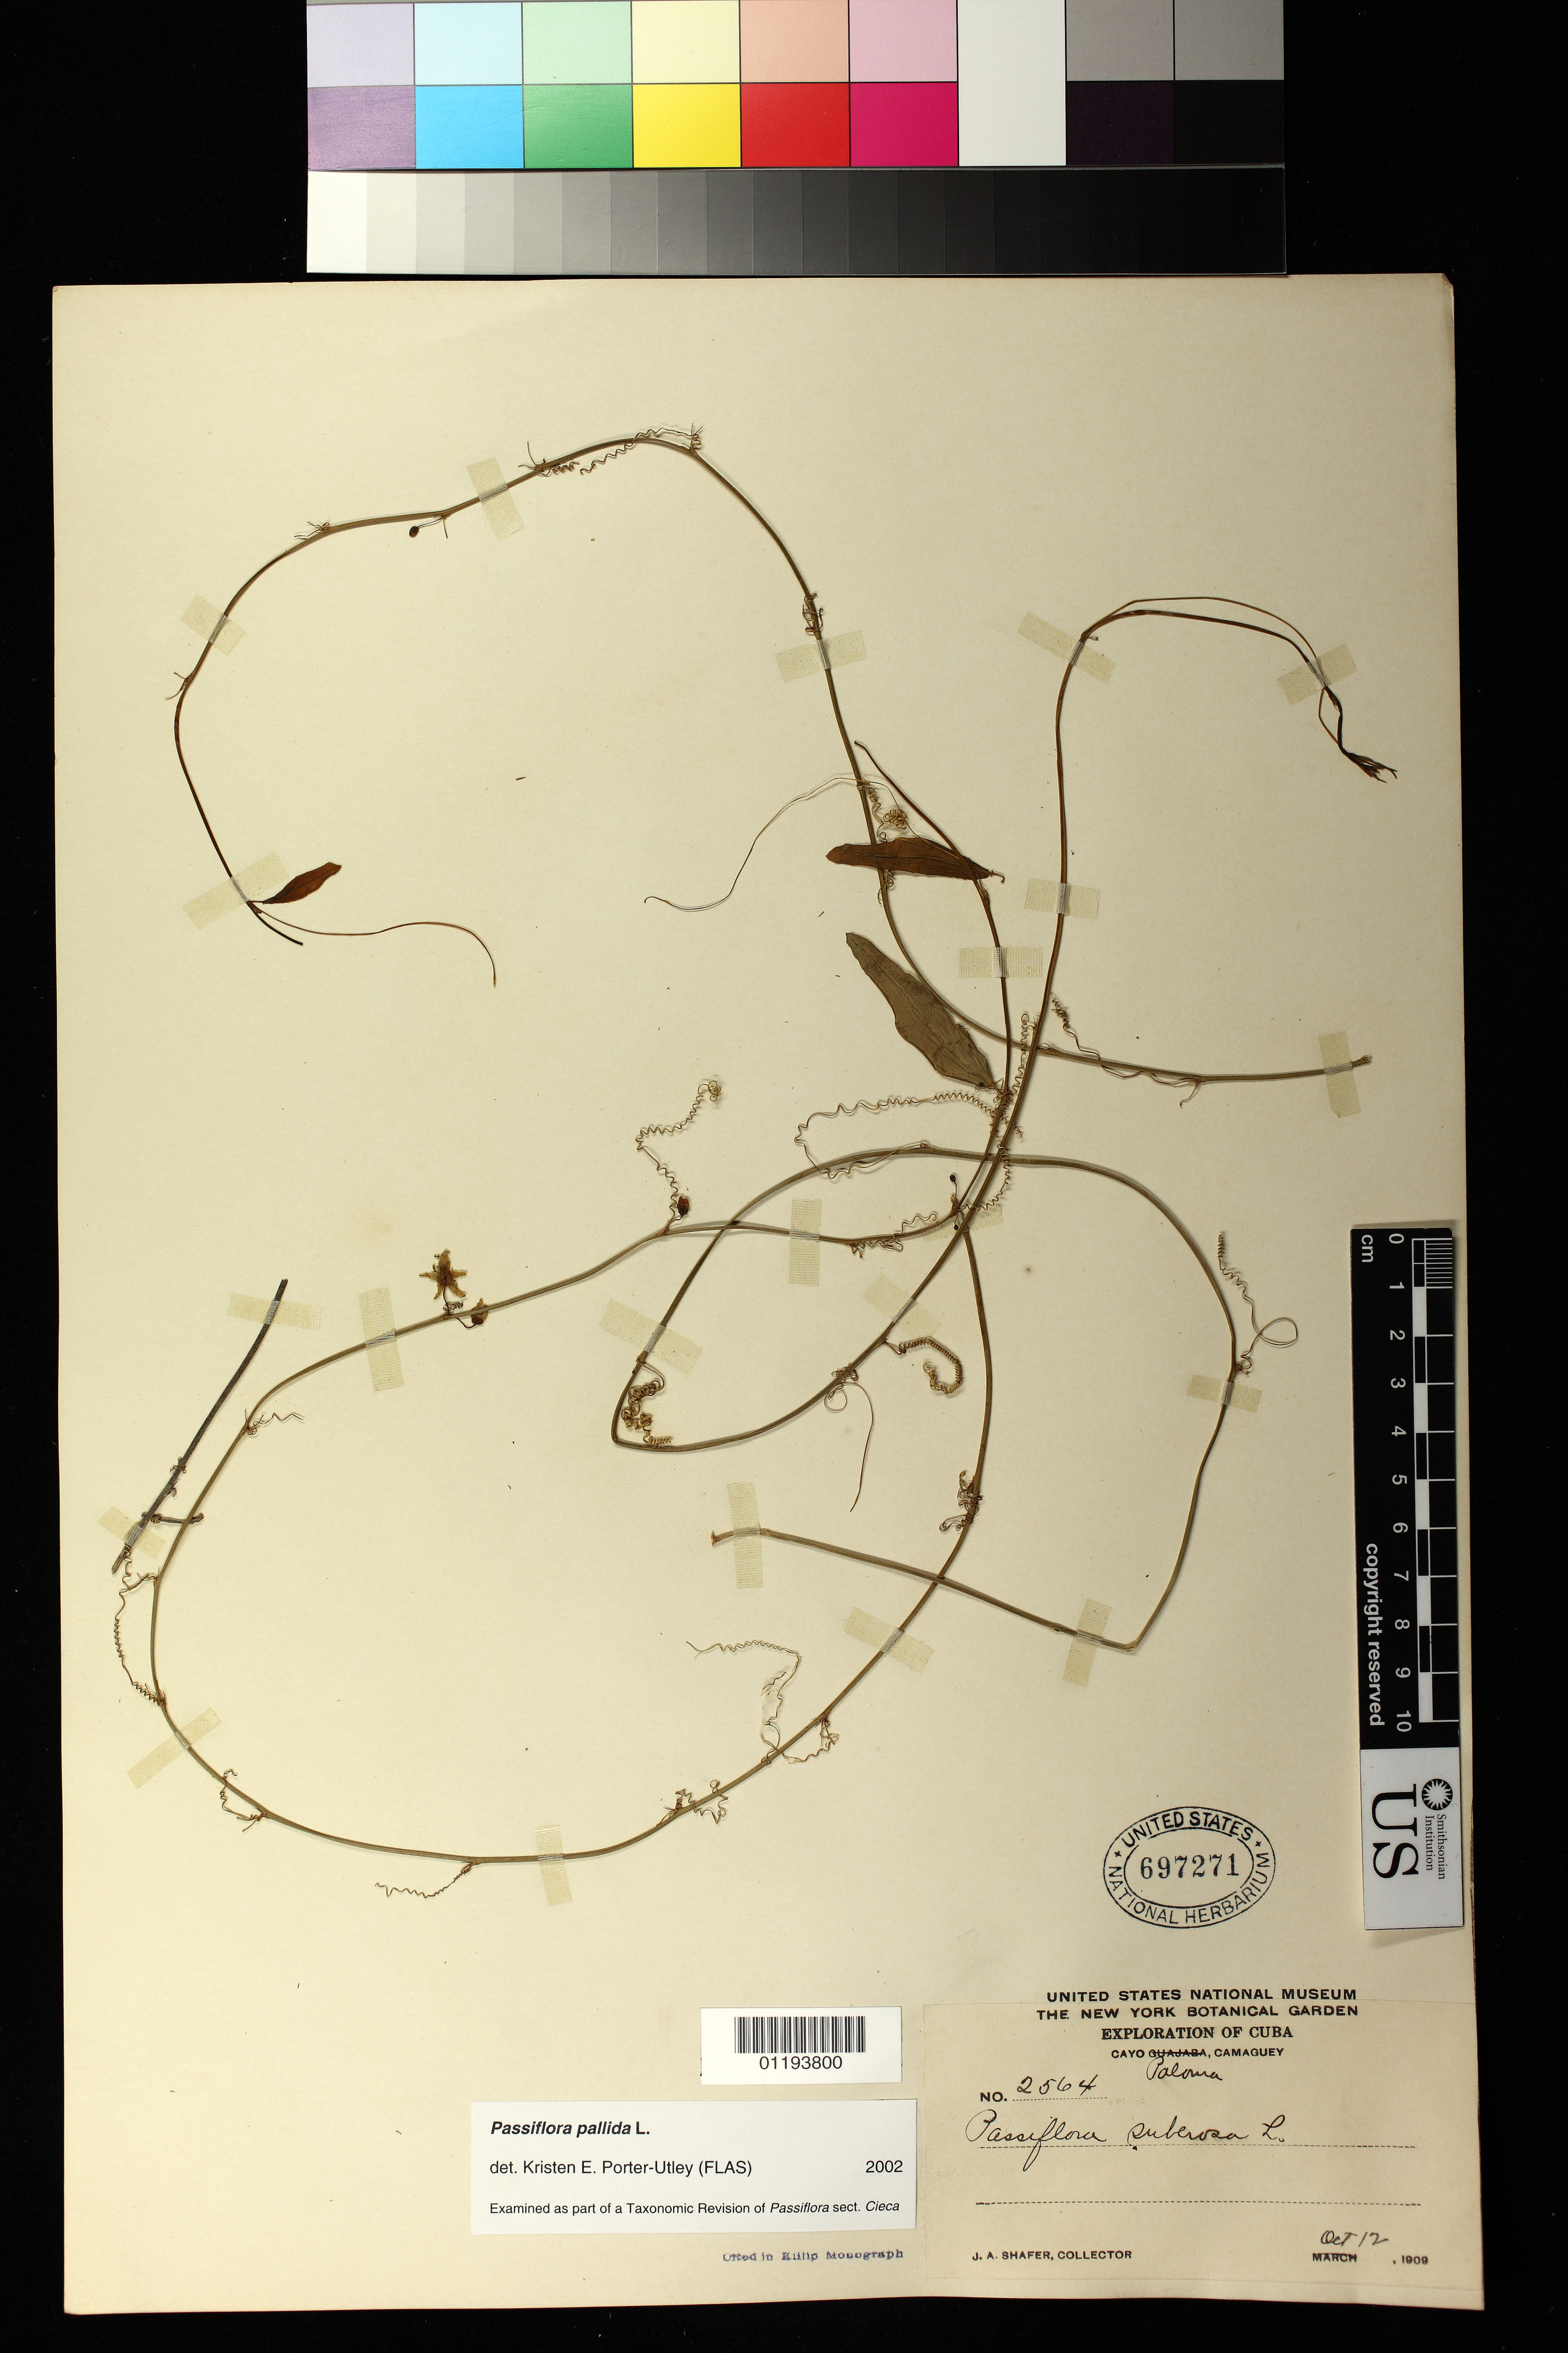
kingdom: Plantae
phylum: Tracheophyta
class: Magnoliopsida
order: Malpighiales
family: Passifloraceae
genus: Passiflora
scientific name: Passiflora pallida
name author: L.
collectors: J. A. Schafer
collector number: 2564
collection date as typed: Oct 12 1909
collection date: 1909-10-12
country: Cuba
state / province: Camaguey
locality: Cayo Paloma, Camaguey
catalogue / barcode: US 697271